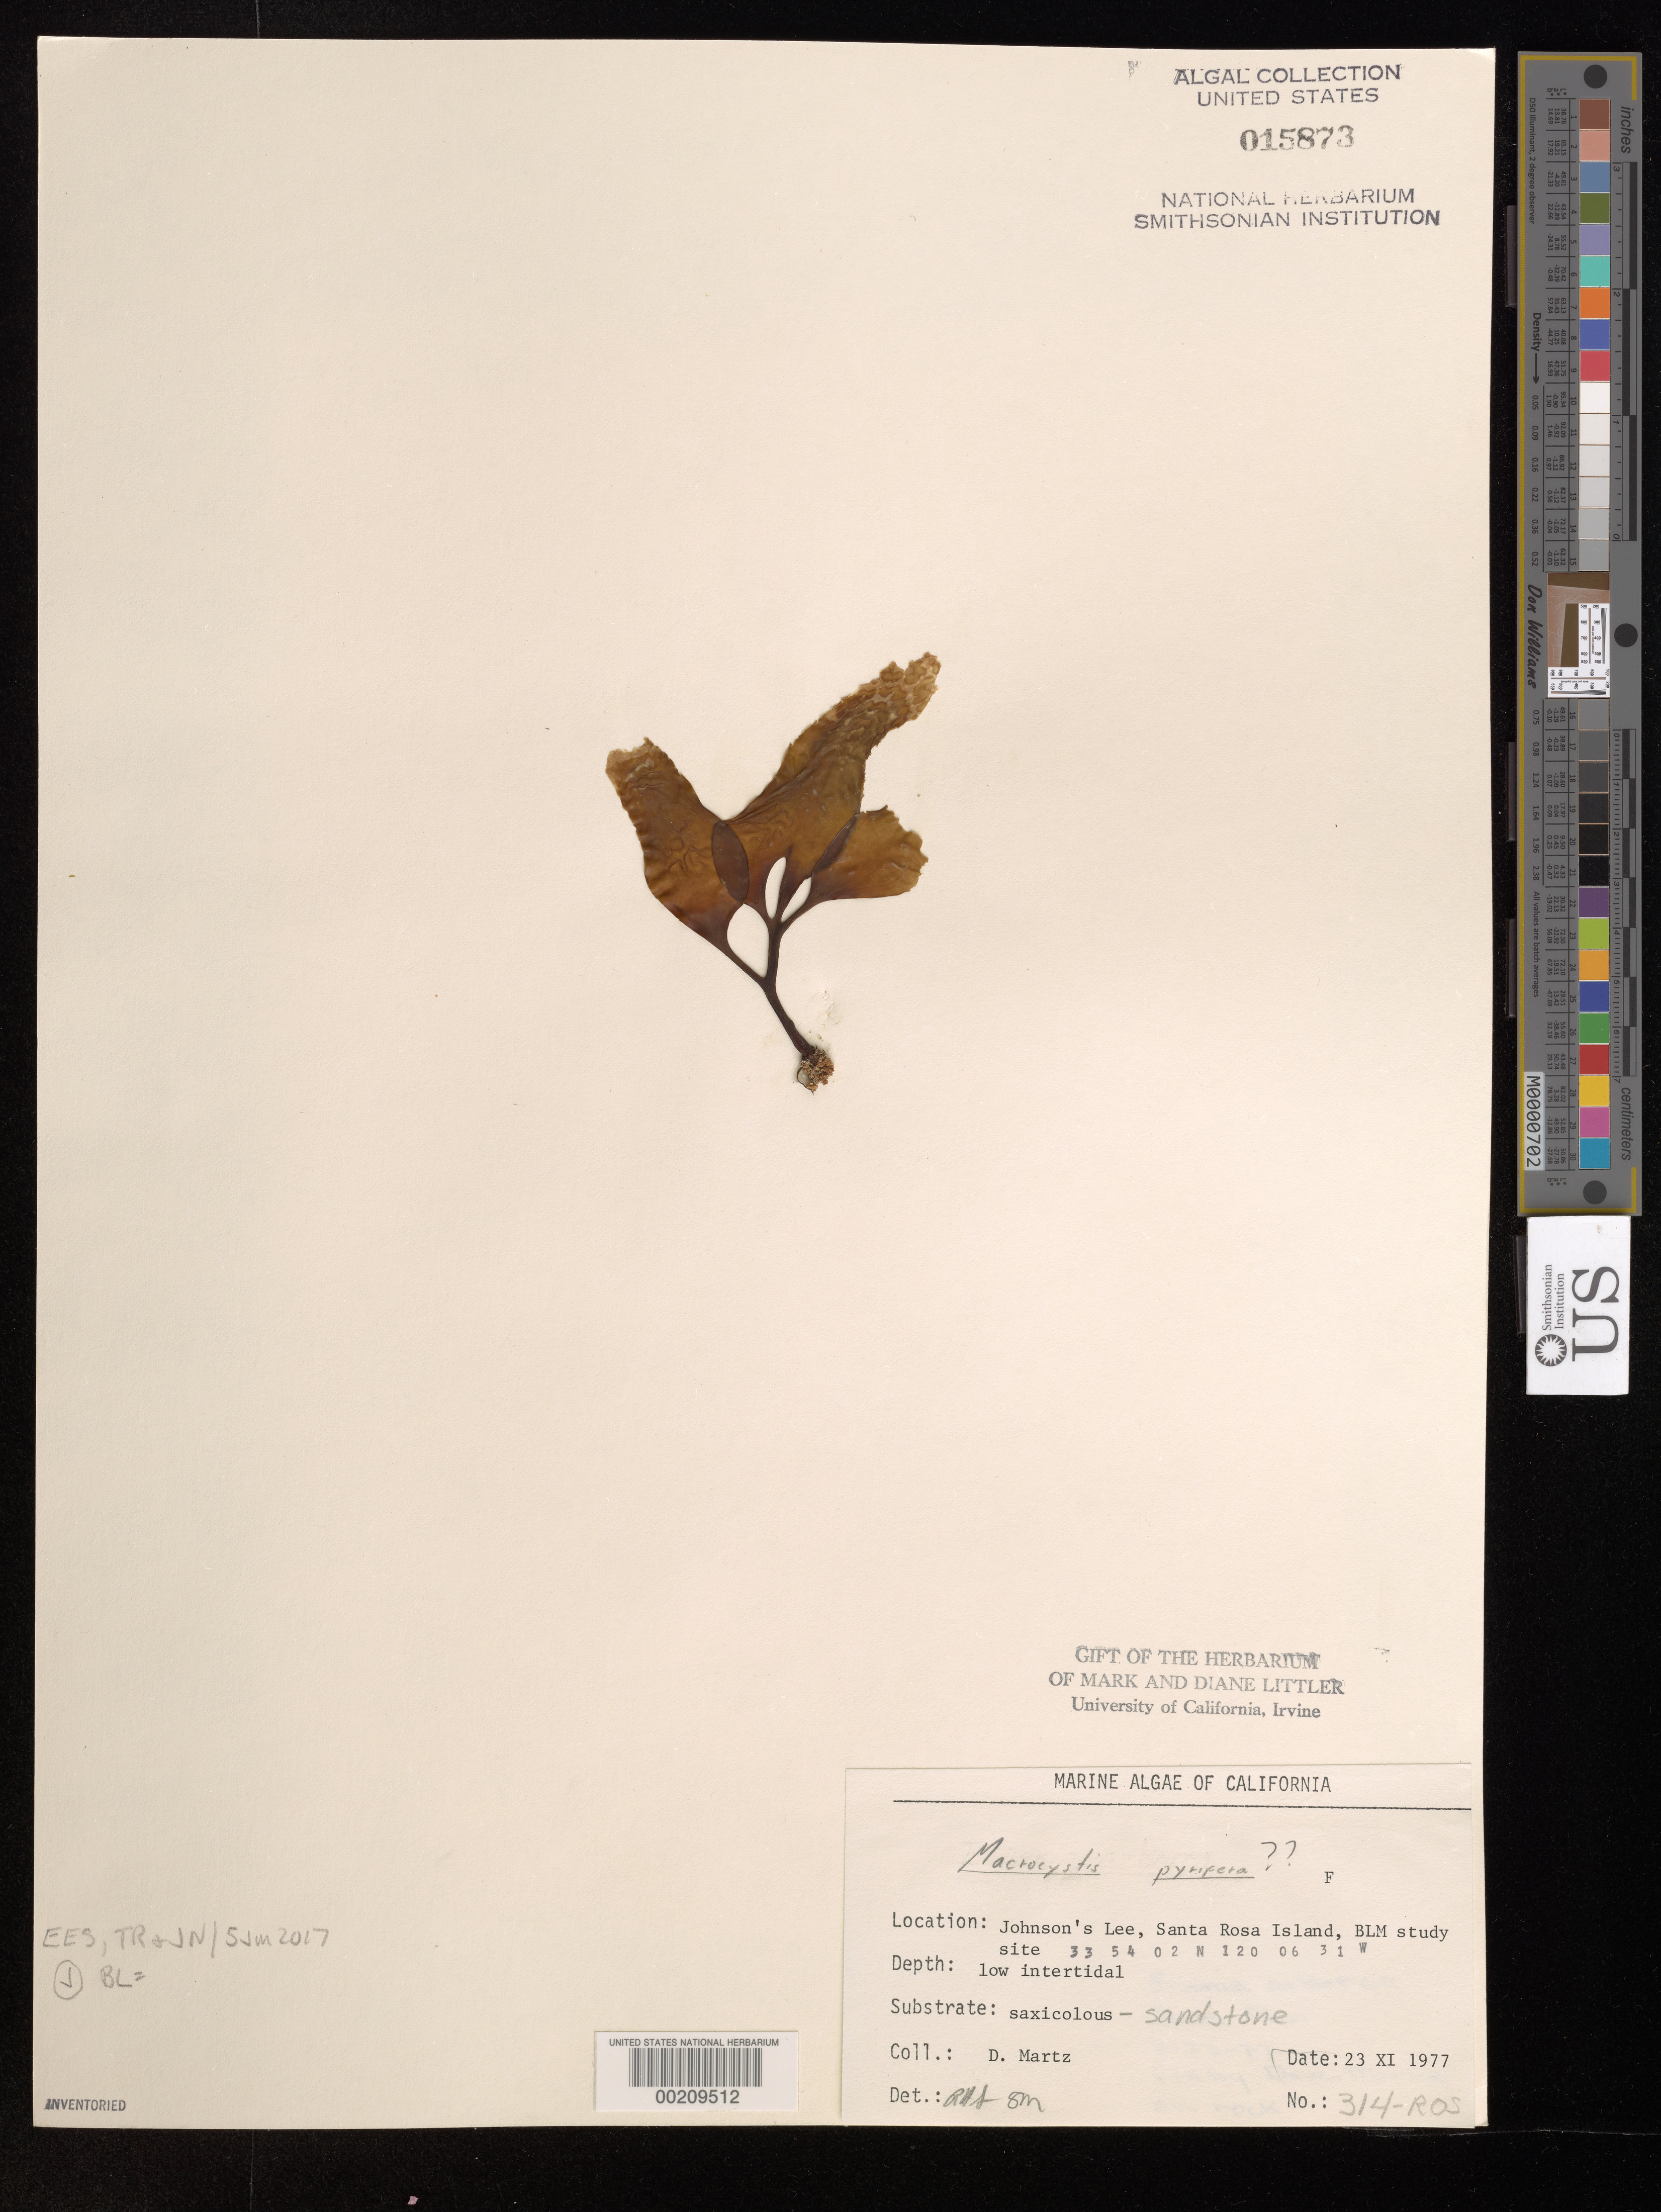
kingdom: Chromista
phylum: Ochrophyta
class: Phaeophyceae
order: Laminariales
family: Laminariaceae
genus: Macrocystis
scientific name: Macrocystis pyrifera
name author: (L.) C. Agardh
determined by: Sims, Robert H.; Murray, S. N.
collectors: D. Martz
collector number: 314-ros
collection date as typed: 23 Nov 1977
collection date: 1977-11-23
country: United States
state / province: California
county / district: Santa Barbara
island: Santa Rosa Island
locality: Johnson's Lee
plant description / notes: BLM-SOCALBIGHT Rocky Intertidal Survey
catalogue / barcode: US 15873